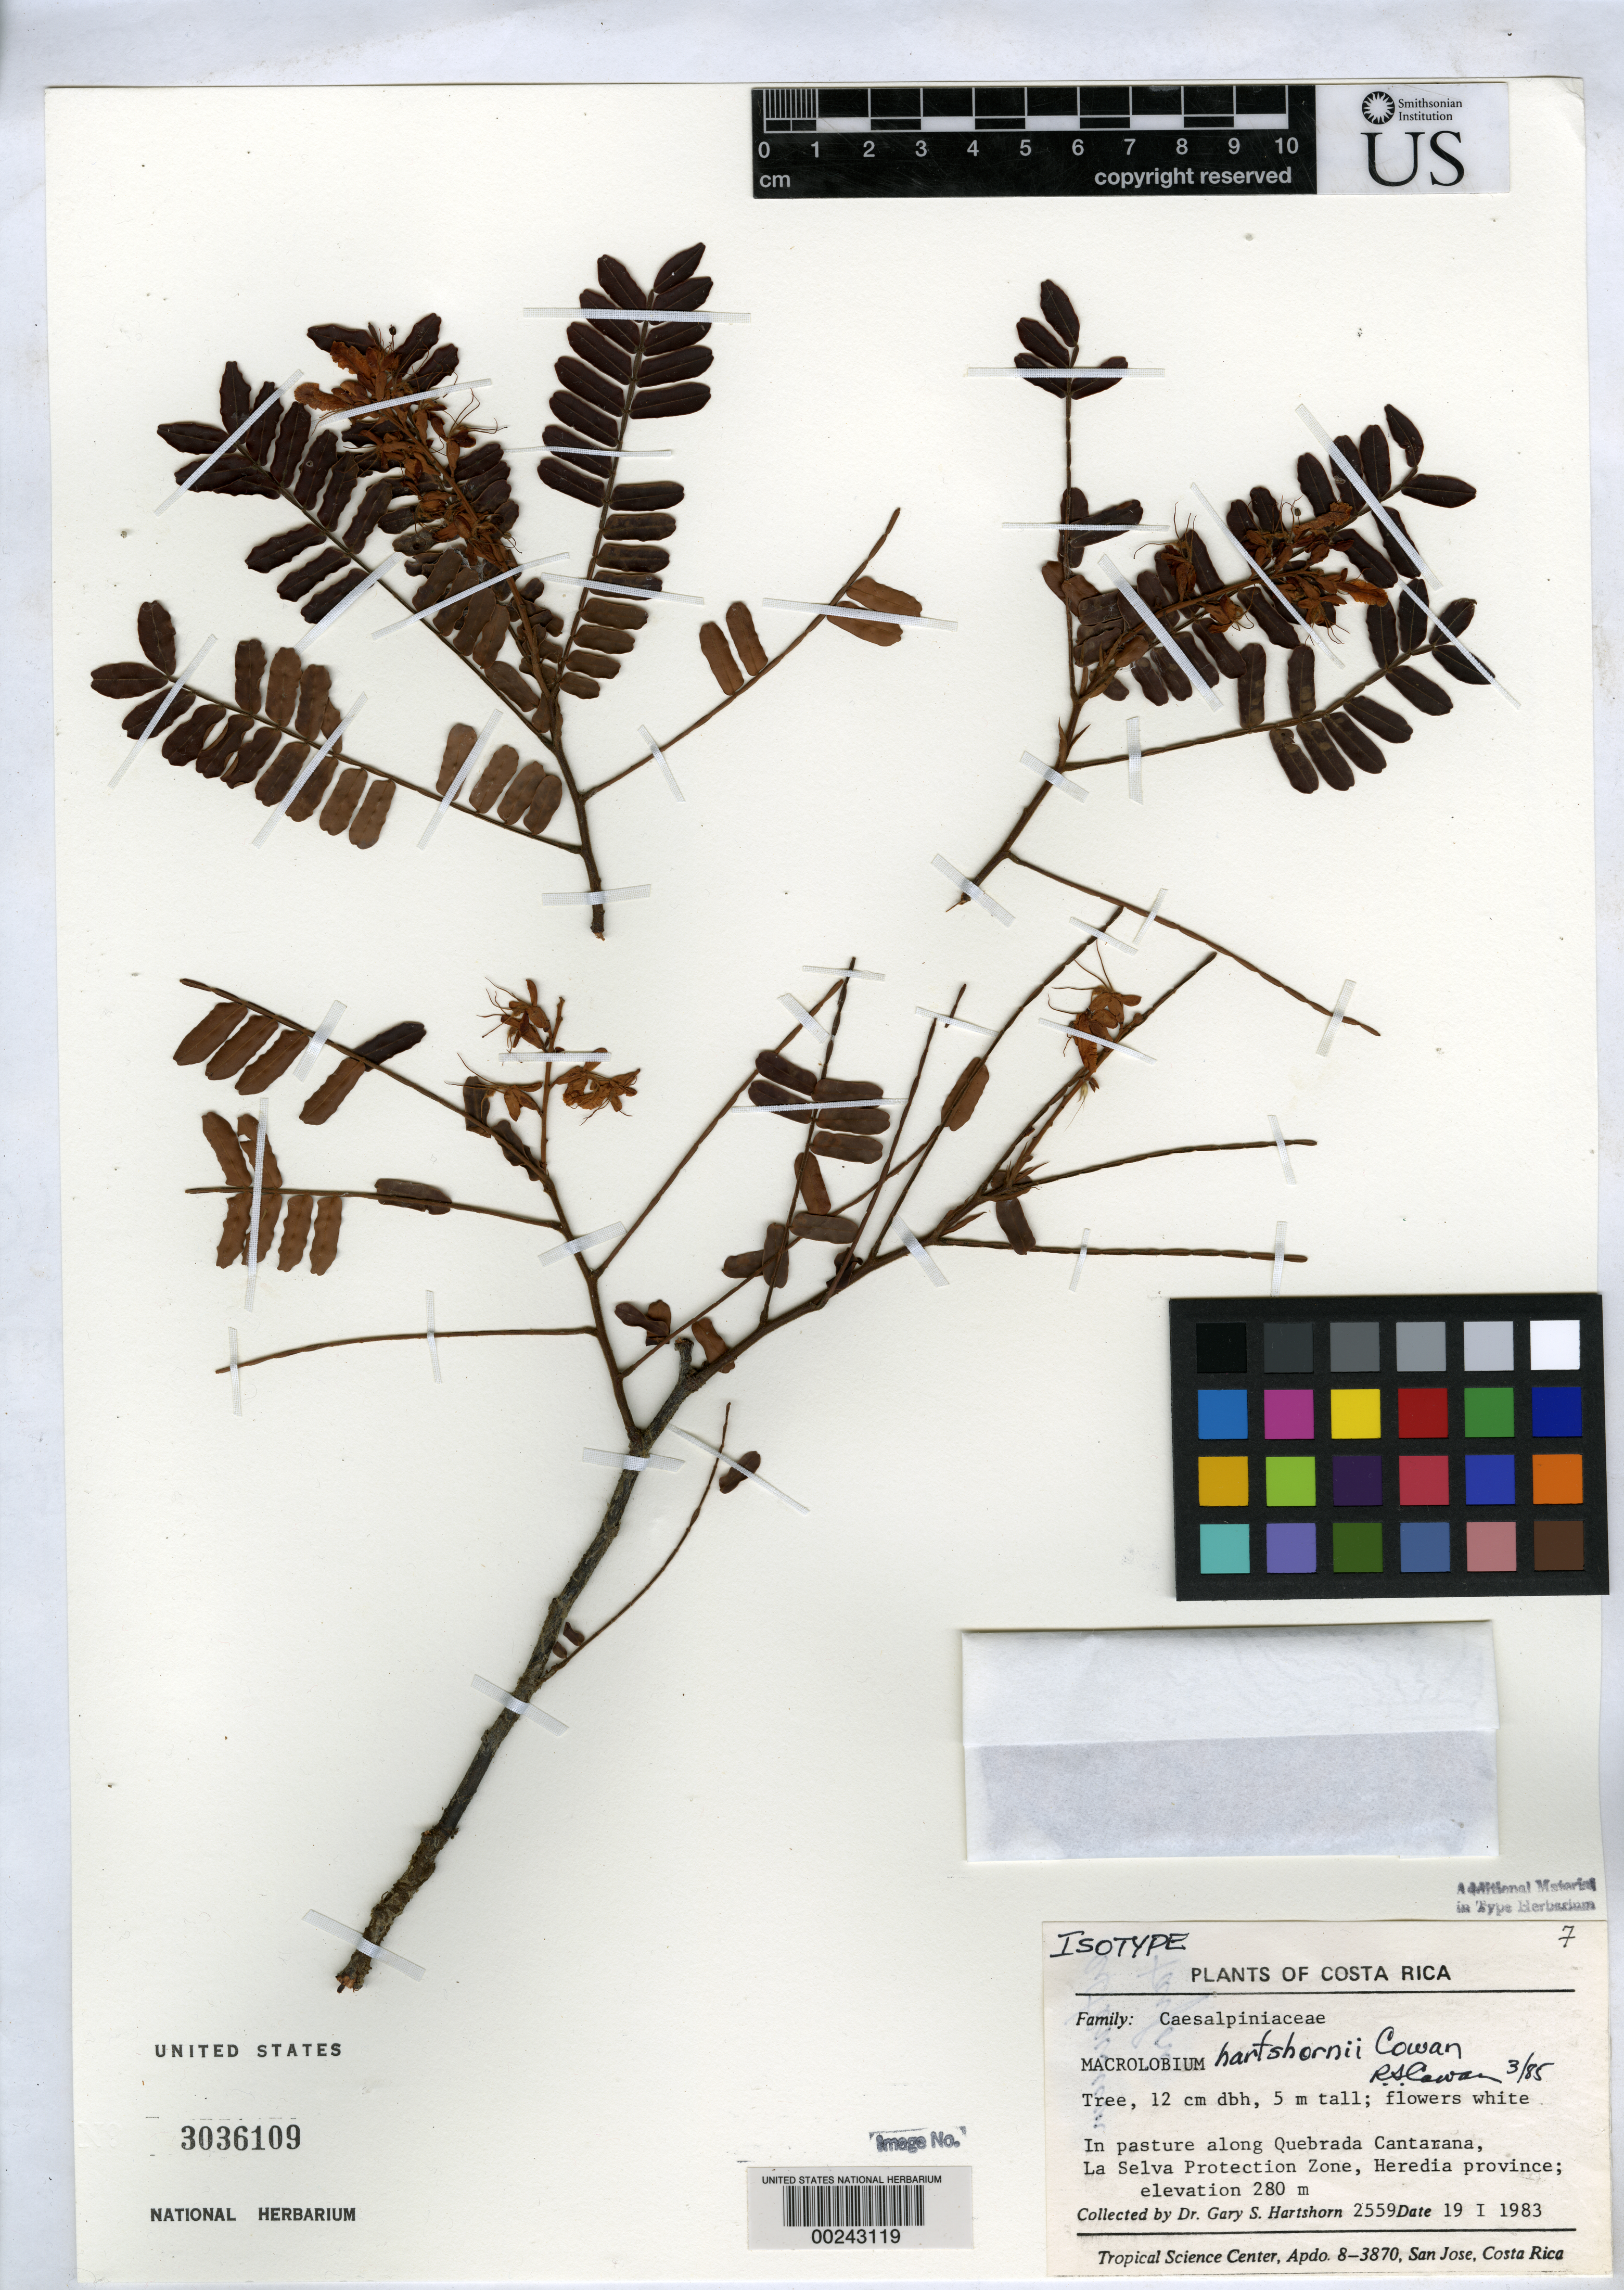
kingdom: Plantae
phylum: Tracheophyta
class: Magnoliopsida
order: Fabales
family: Fabaceae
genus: Macrolobium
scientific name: Macrolobium hartshornii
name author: R.S. Cowan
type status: Isotype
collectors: G. Hartshorn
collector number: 2559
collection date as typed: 19 Jan 1983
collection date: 1983-01-19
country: Costa Rica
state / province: Heredia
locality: La Selva Protection Zone, along Quebrada Cantarana.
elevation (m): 280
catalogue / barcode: US 3036109